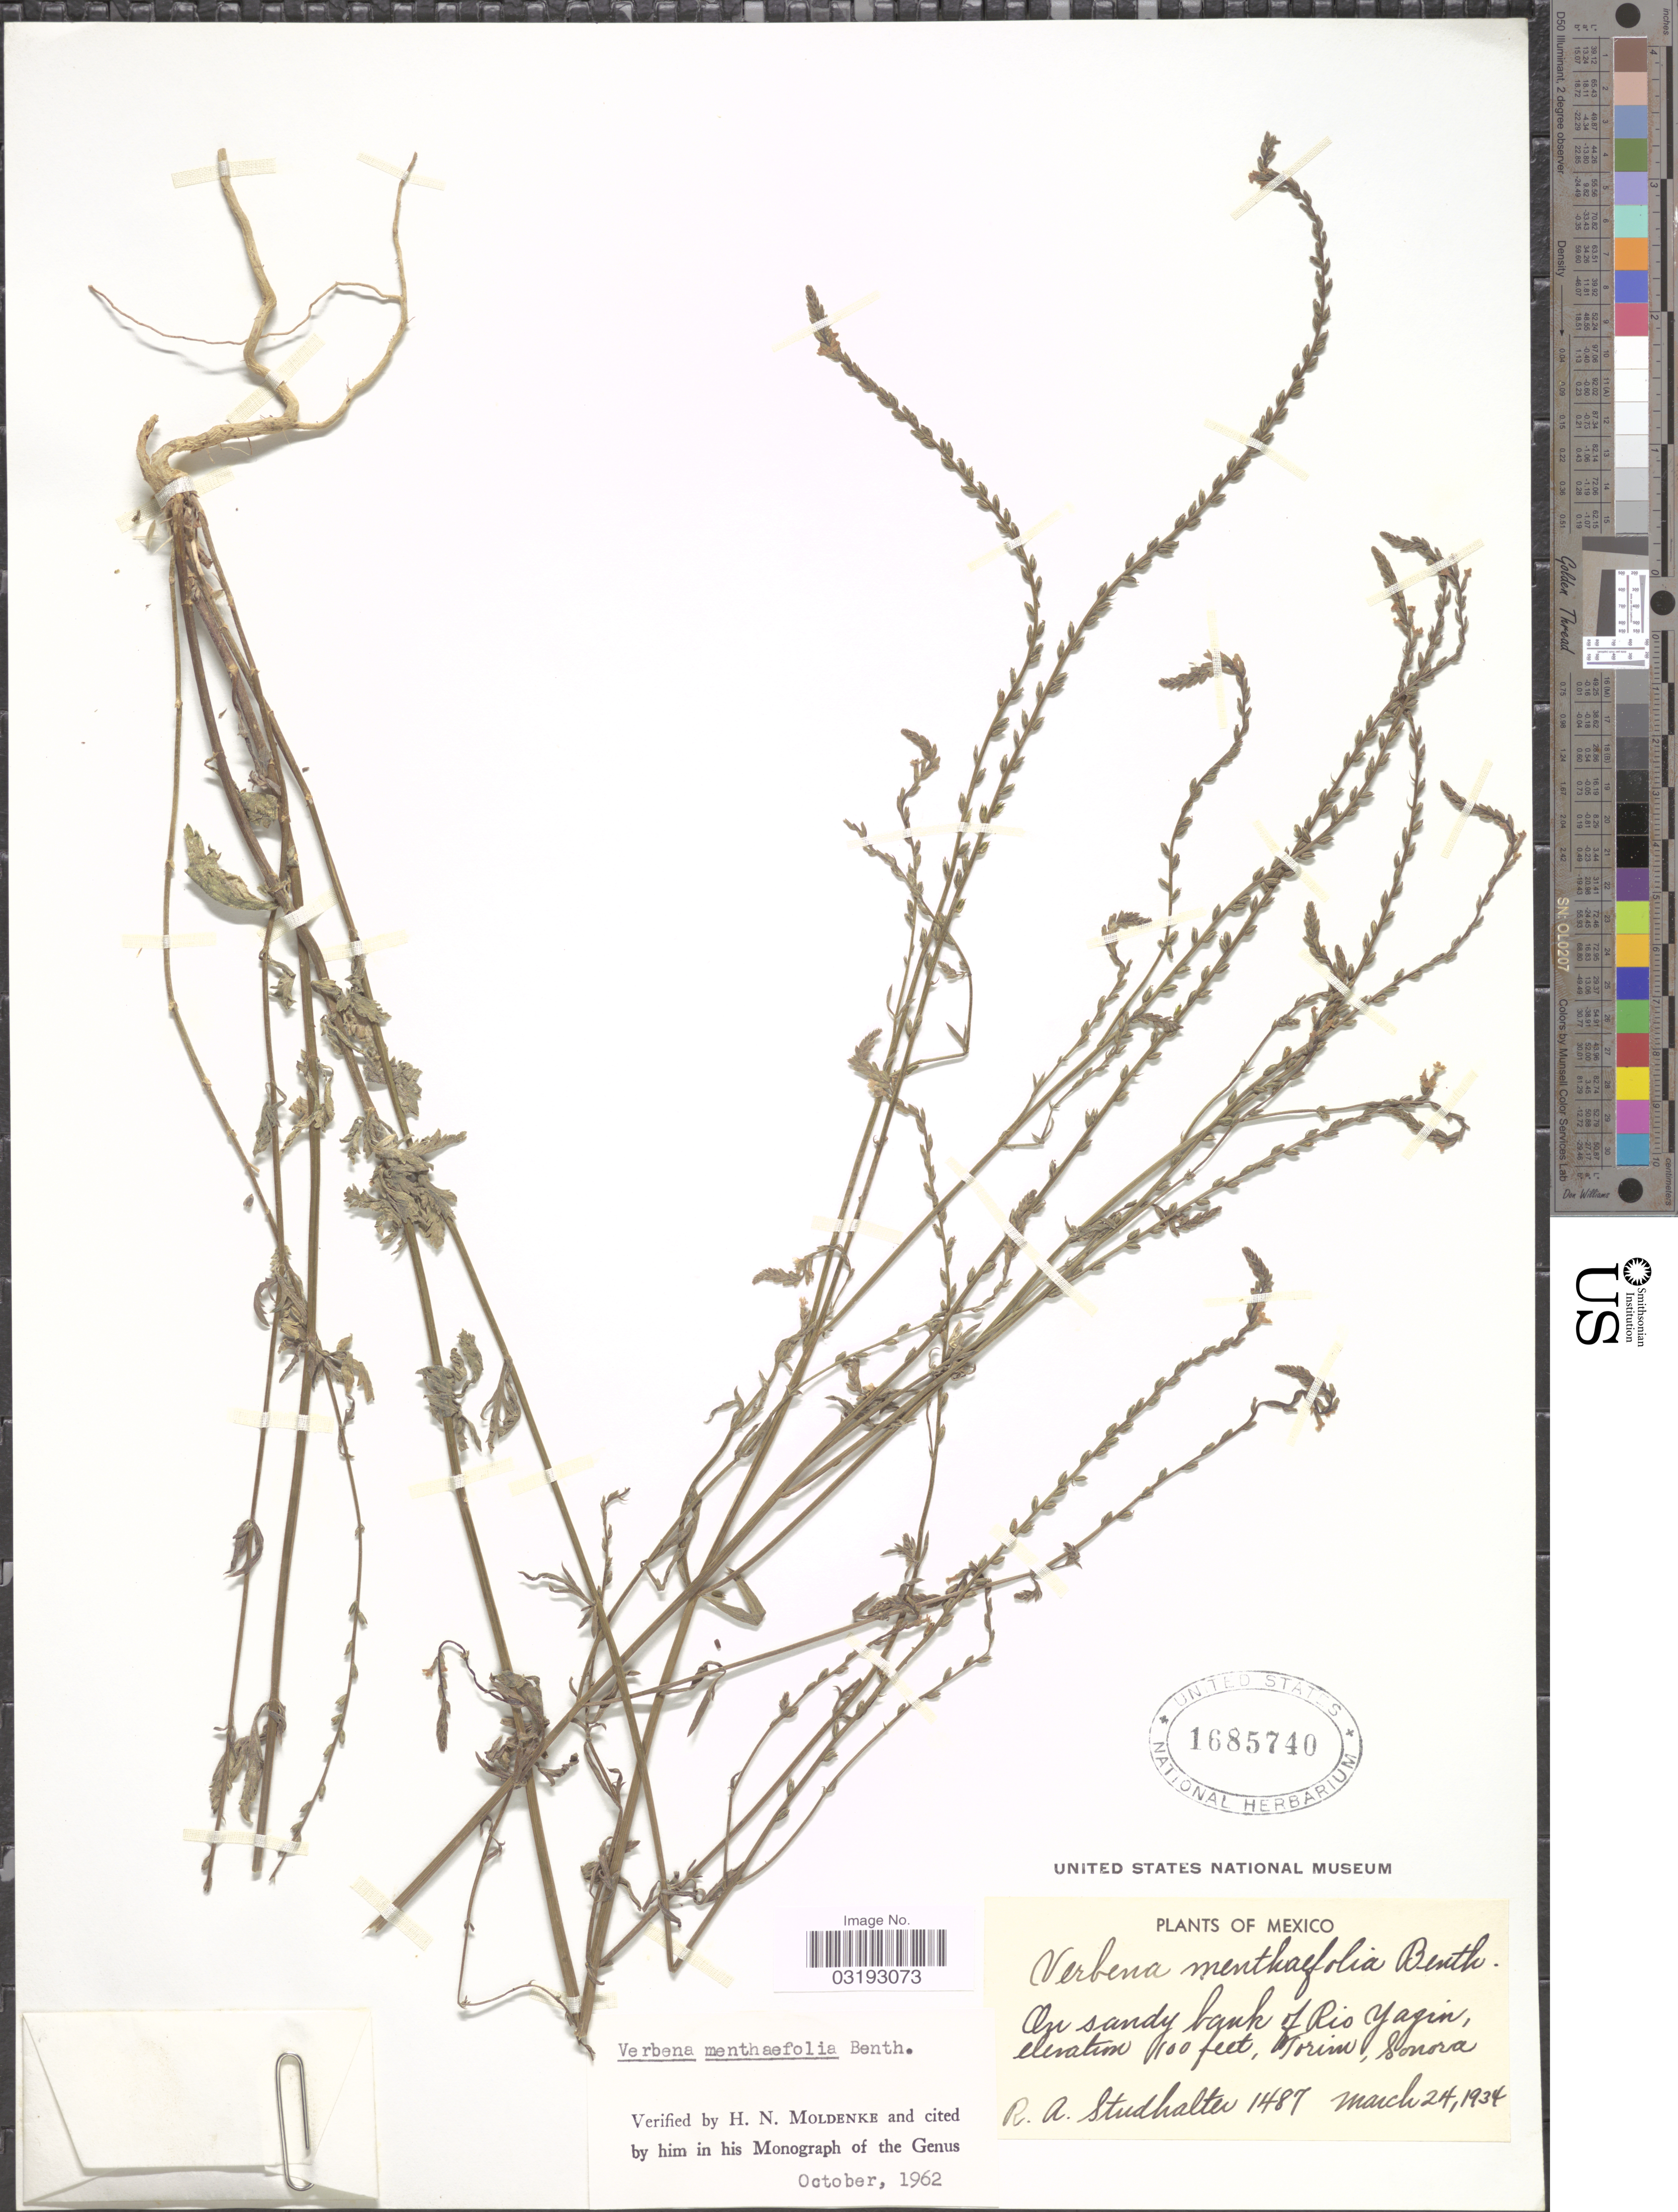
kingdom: Plantae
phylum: Tracheophyta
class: Magnoliopsida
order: Lamiales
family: Verbenaceae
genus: Verbena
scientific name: Verbena menthaefolia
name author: Benth.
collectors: R. Studhalter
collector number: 1487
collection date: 1934-03-24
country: Mexico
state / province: Sonora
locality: On sandy bank of Rio Yaqui, Torim.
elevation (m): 30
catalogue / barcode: US 1685740